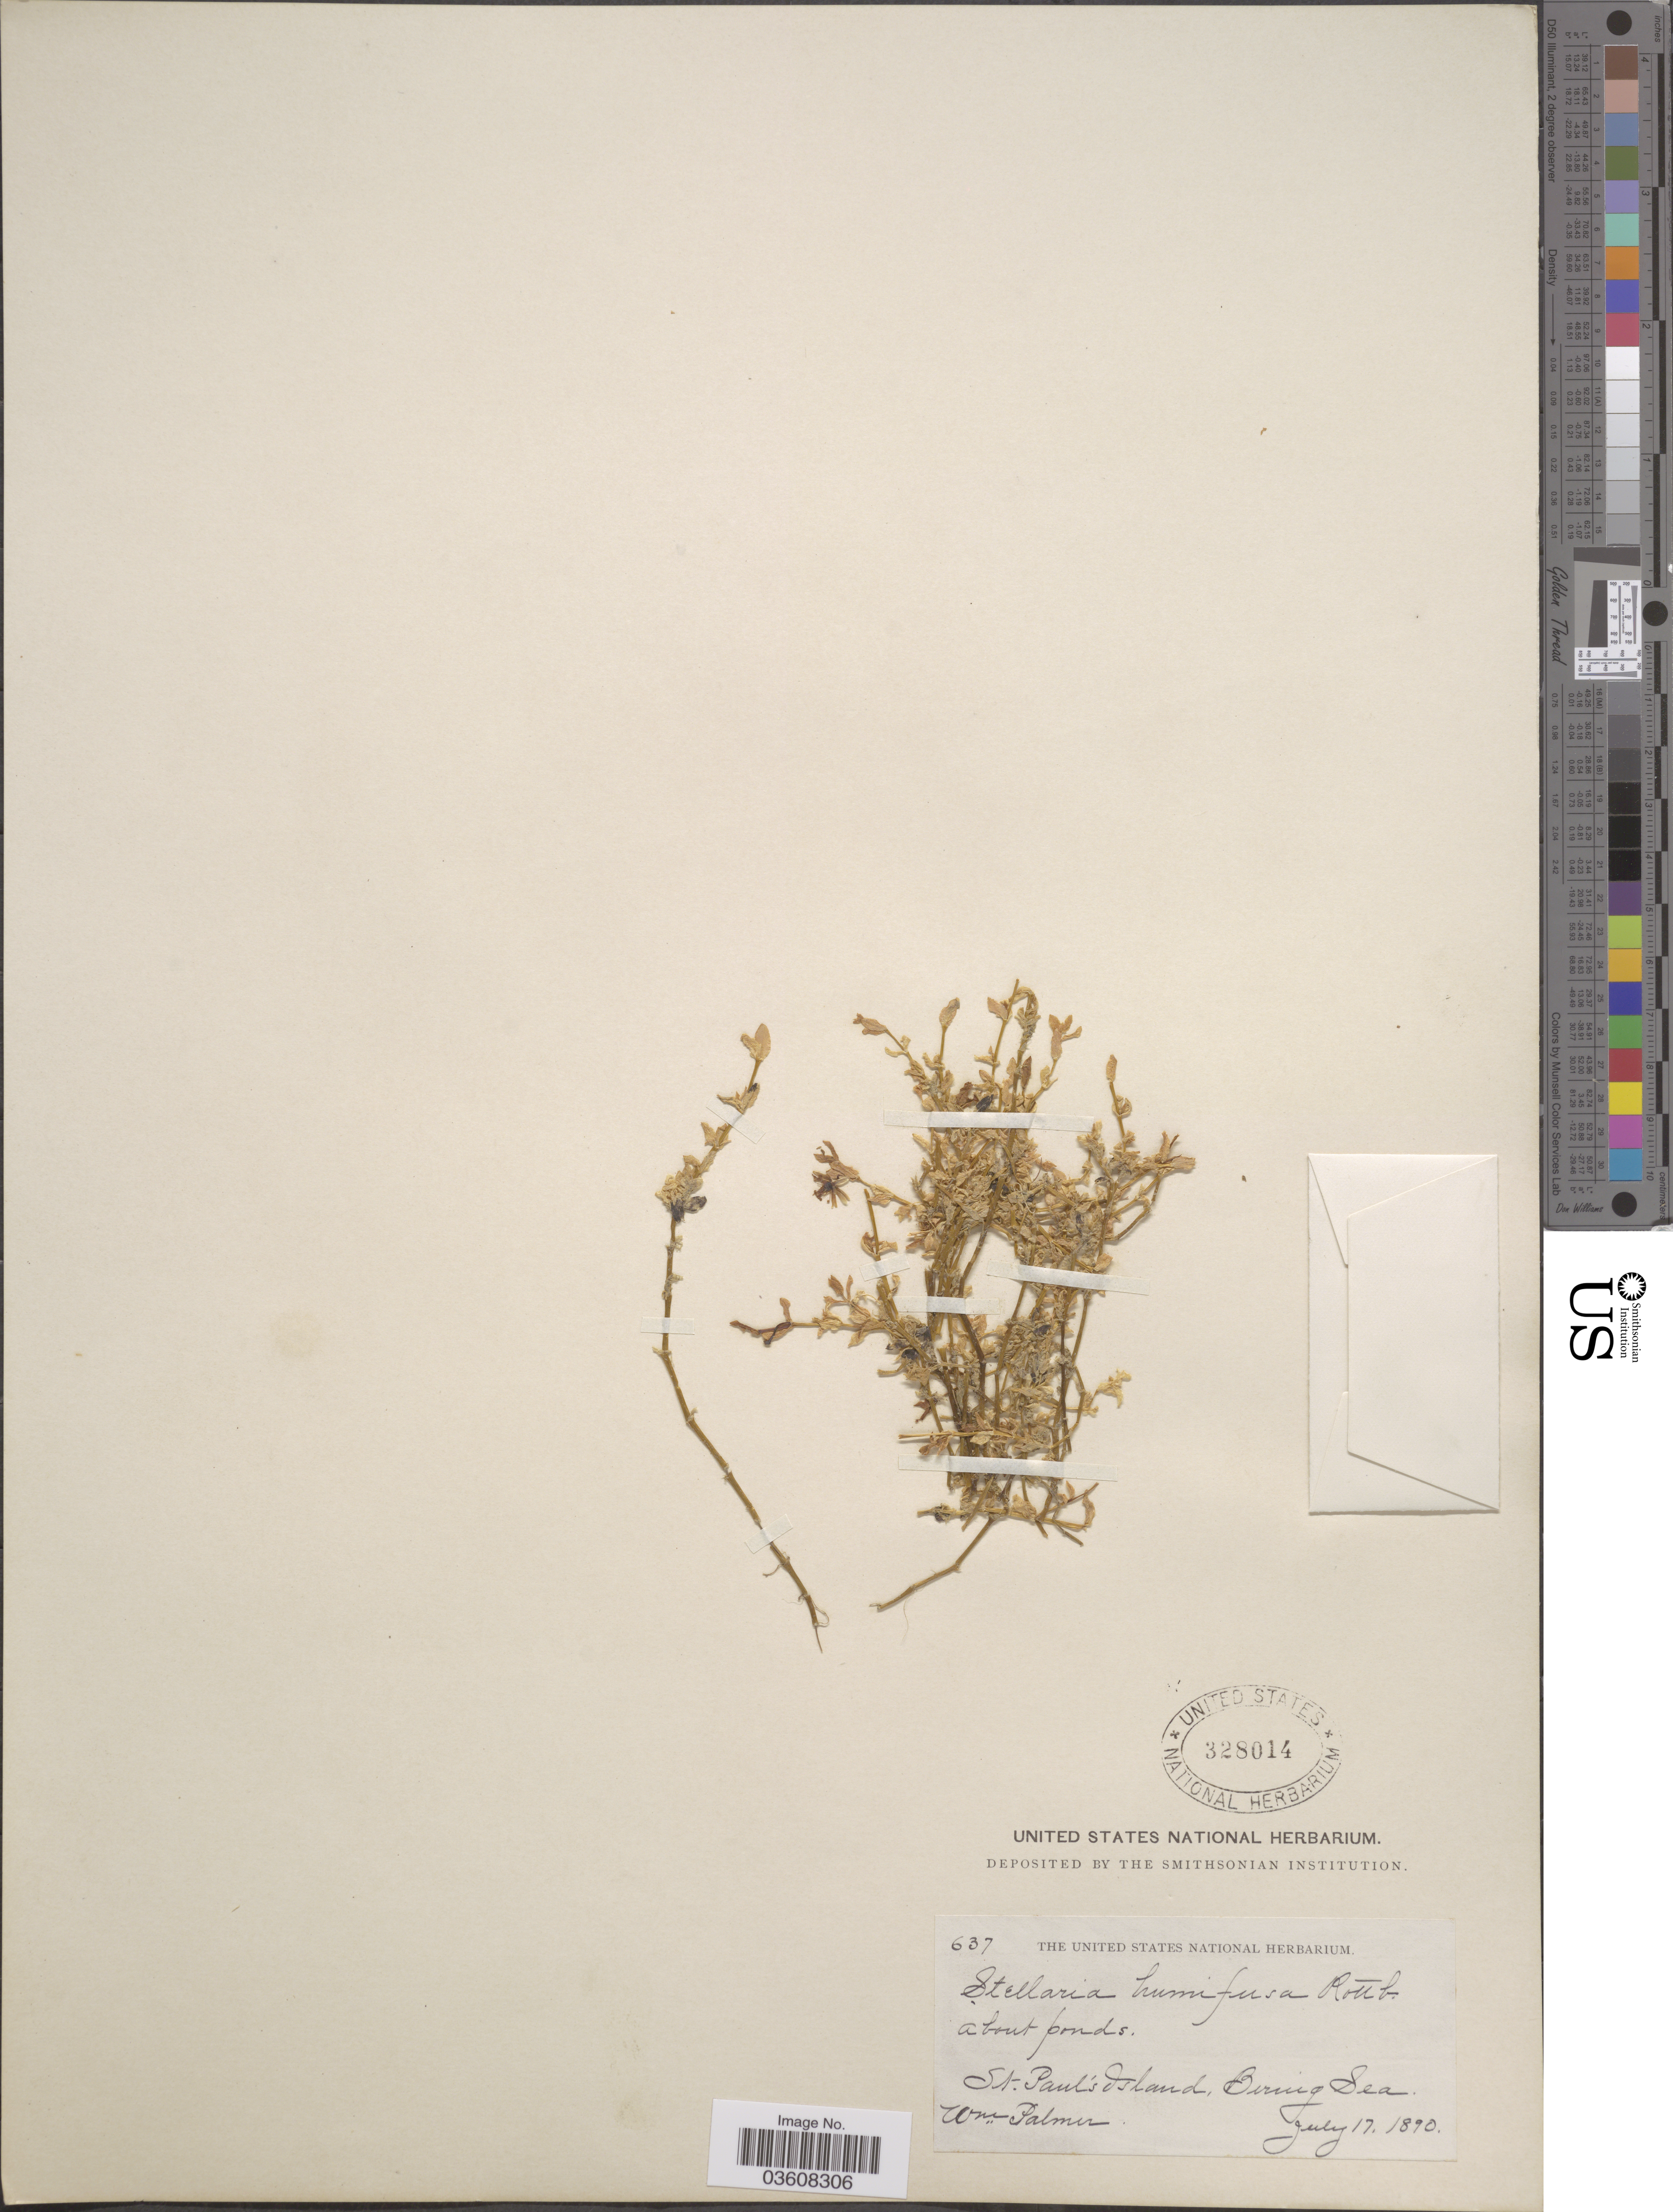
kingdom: Plantae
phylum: Tracheophyta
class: Magnoliopsida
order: Caryophyllales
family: Caryophyllaceae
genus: Stellaria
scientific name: Stellaria humifusa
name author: Rottb.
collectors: W. Palmer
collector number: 637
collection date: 1890-07-17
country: United States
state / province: Alaska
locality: St. Paul's Island, Bering Sea. About ponds.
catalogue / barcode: US 328014